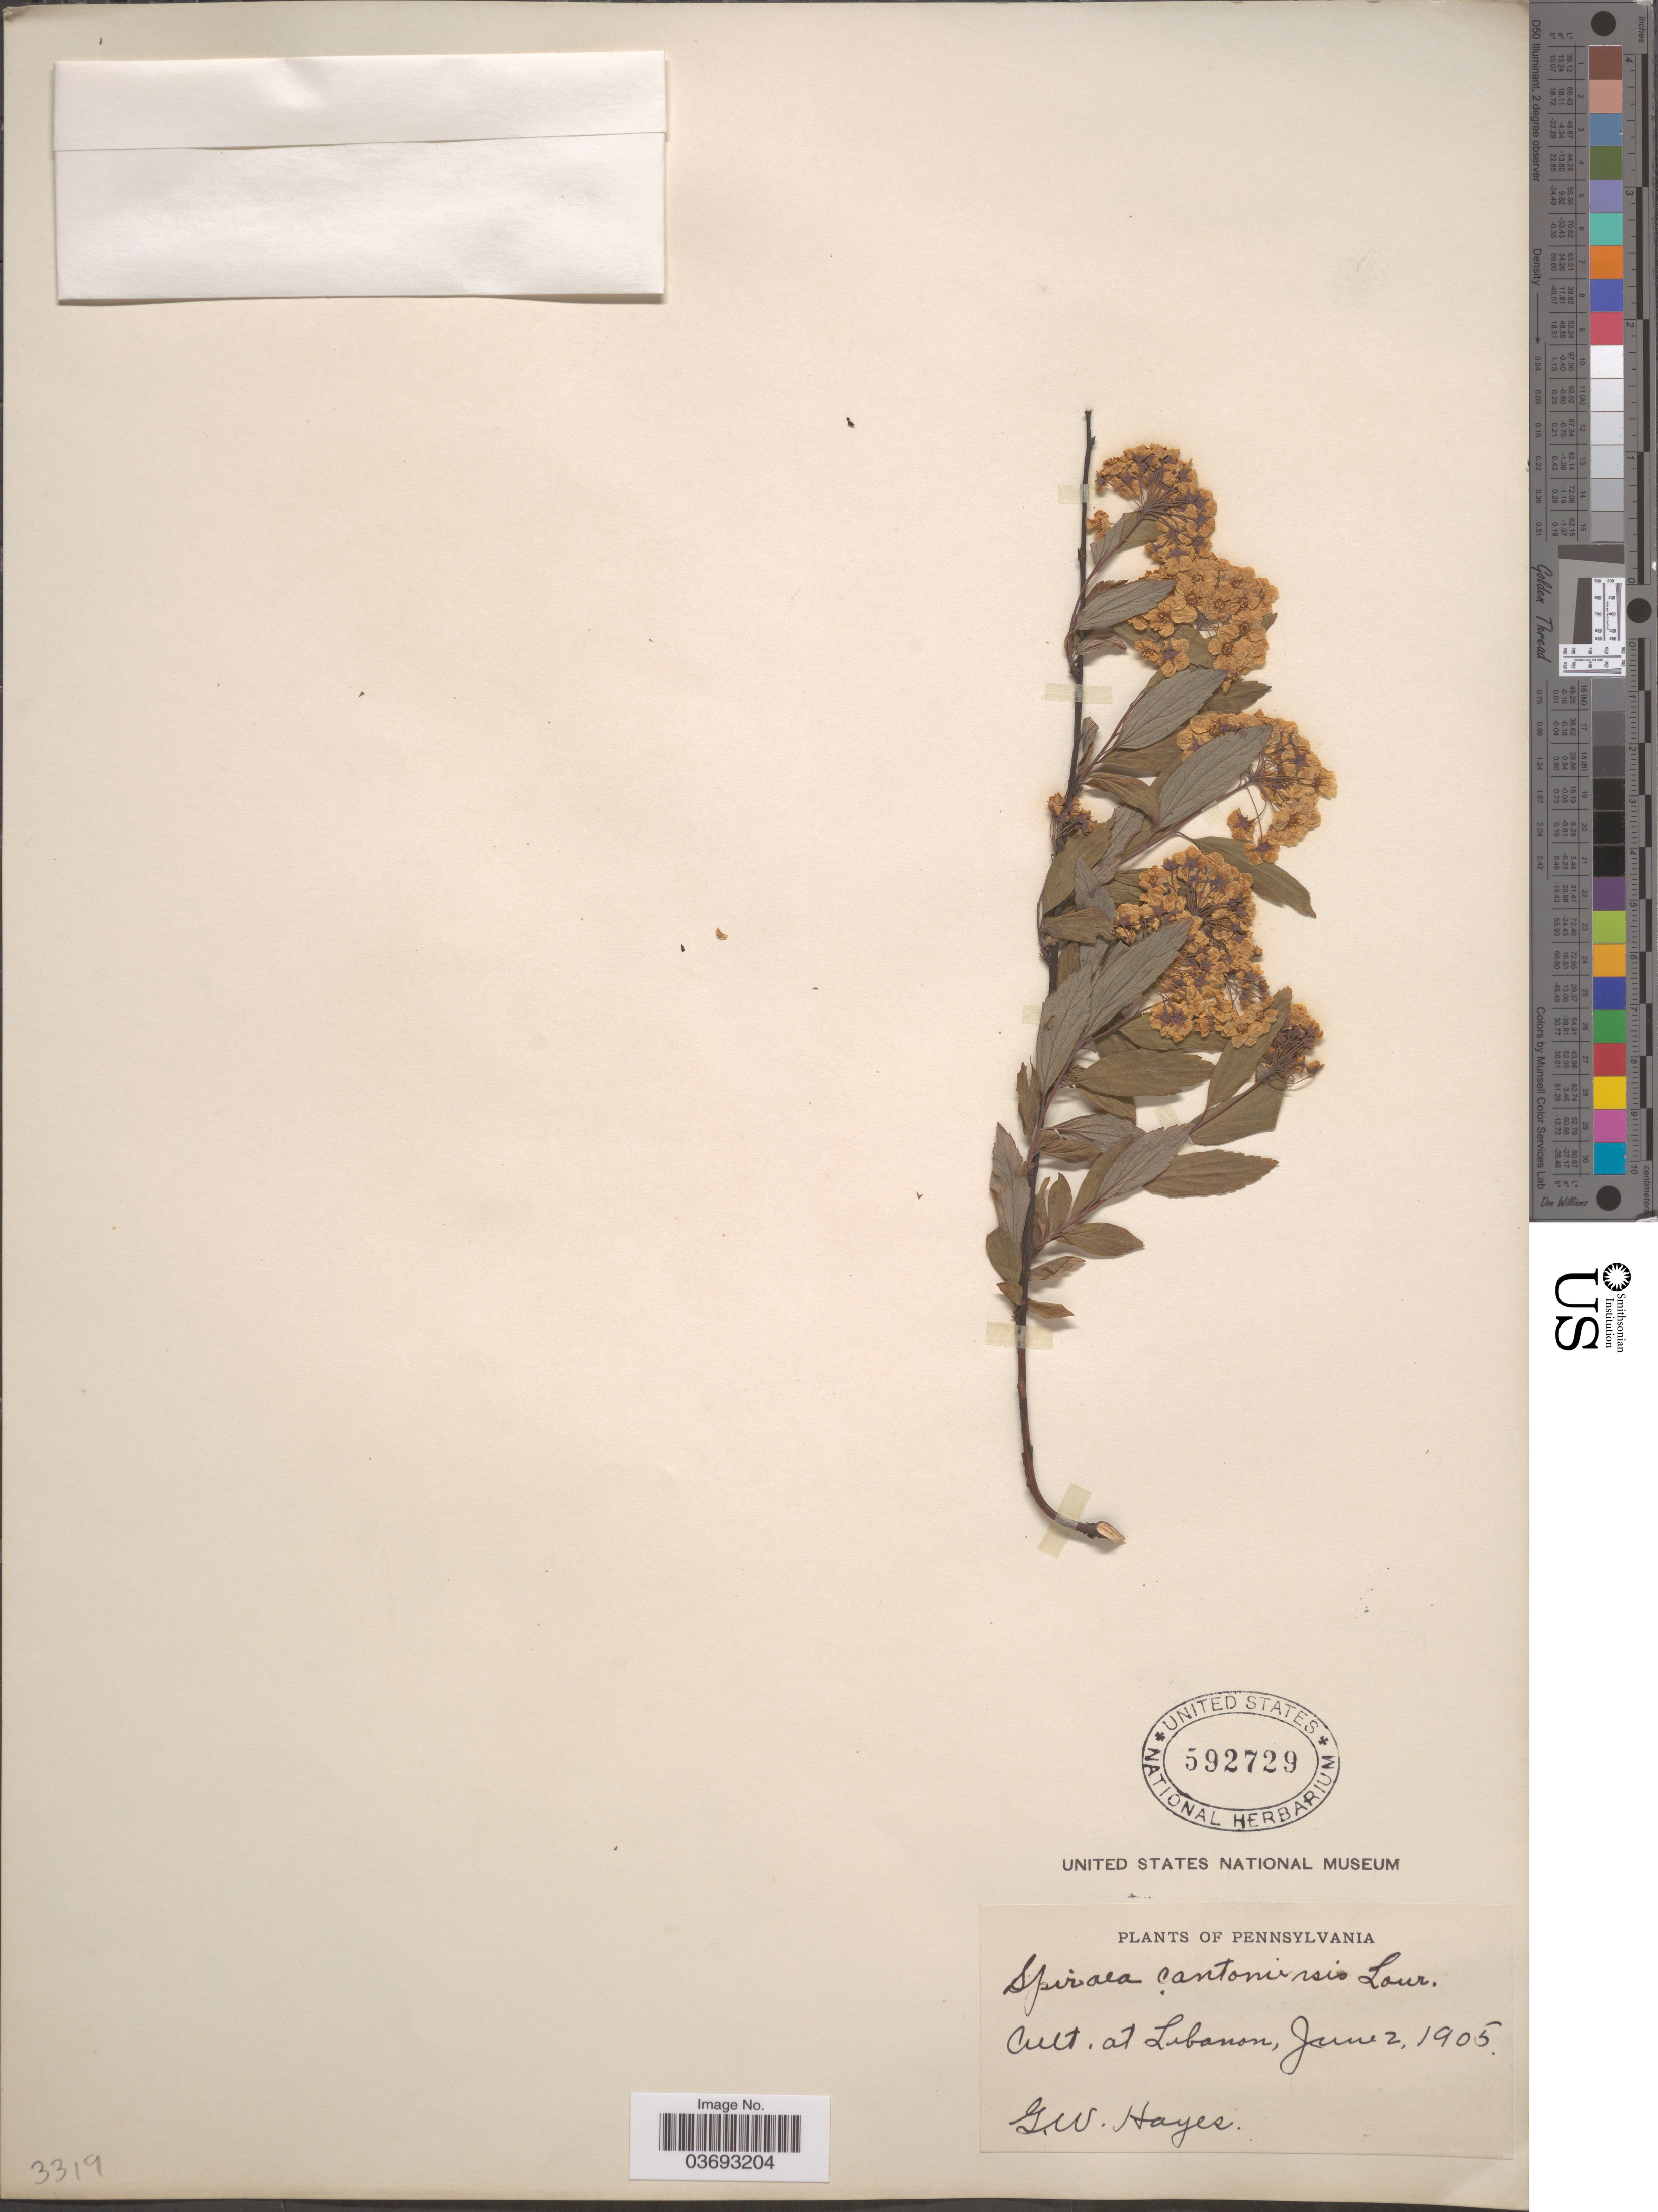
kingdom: Plantae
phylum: Tracheophyta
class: Magnoliopsida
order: Rosales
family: Rosaceae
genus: Spiraea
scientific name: Spiraea cantoniensis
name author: Lour.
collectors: G. Hayes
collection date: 1905-06-02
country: United States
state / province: Pennsylvania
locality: At Lebanon.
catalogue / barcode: US 592729